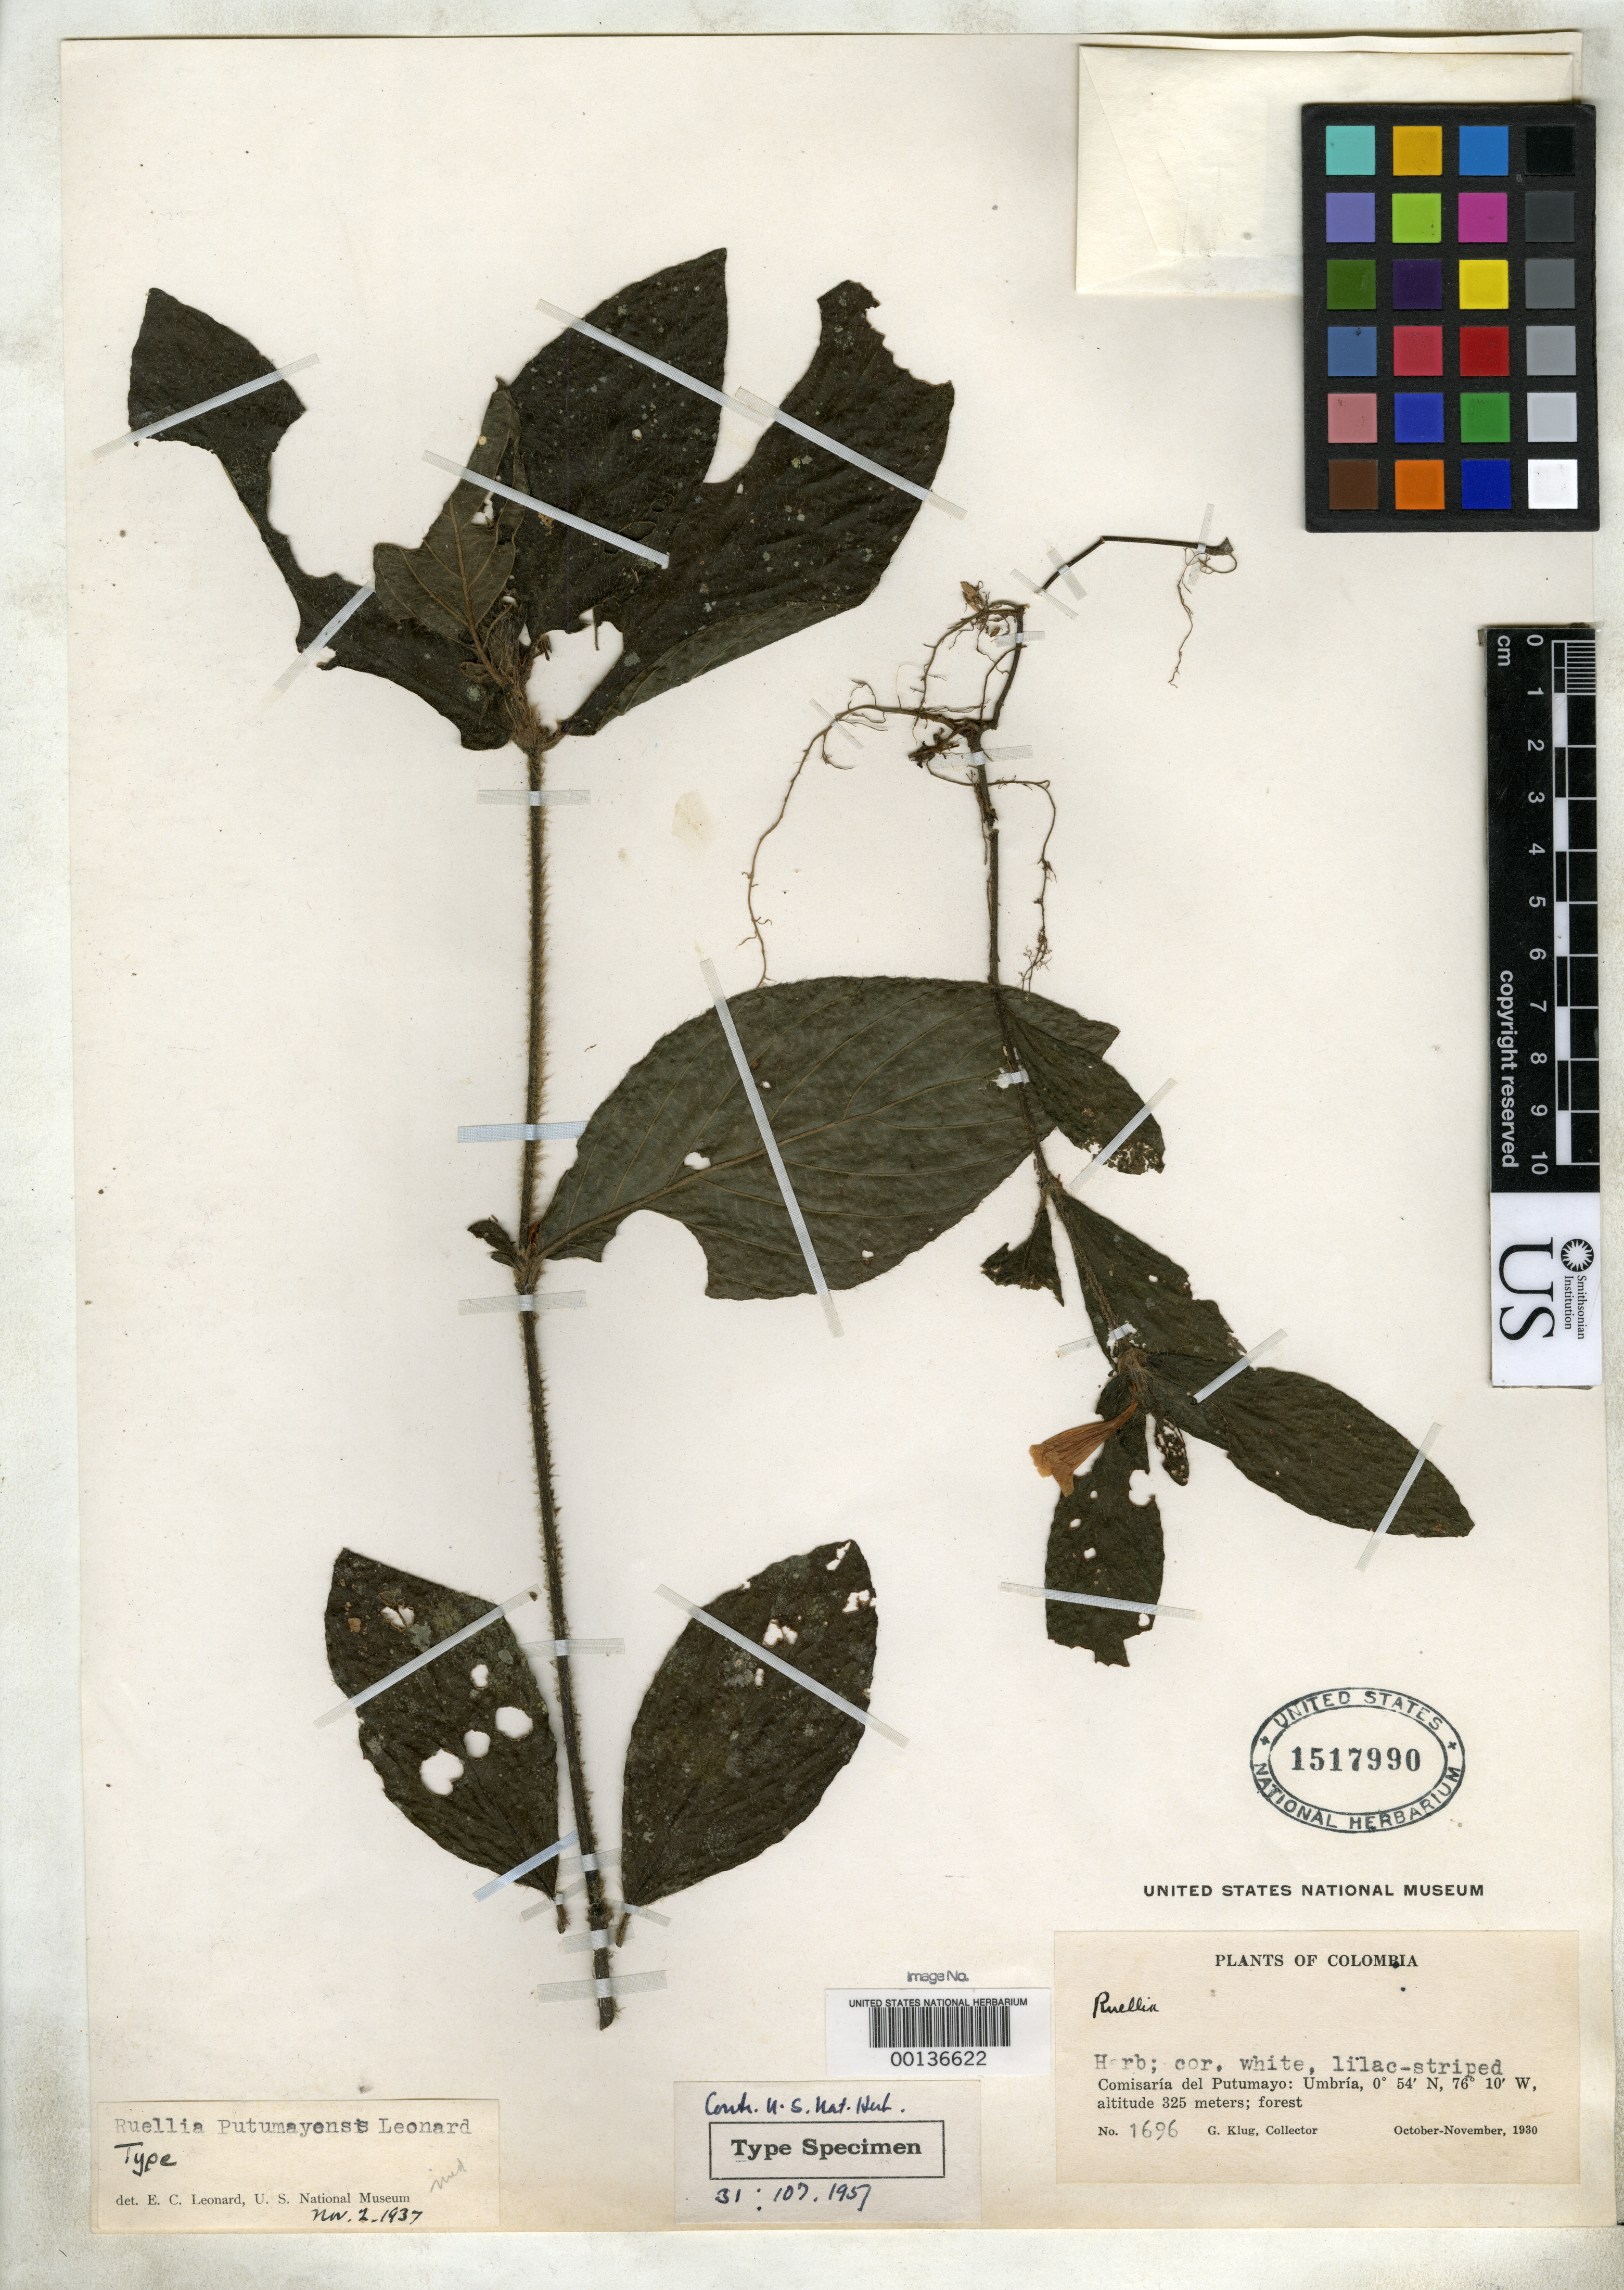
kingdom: Plantae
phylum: Tracheophyta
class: Magnoliopsida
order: Lamiales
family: Acanthaceae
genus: Ruellia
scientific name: Ruellia putumayensis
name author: Leonard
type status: Holotype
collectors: G. Klug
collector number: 1696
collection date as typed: Nov 1930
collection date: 1930-11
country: Colombia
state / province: Putumayo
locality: Umbria.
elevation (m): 325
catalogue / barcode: US 1517990